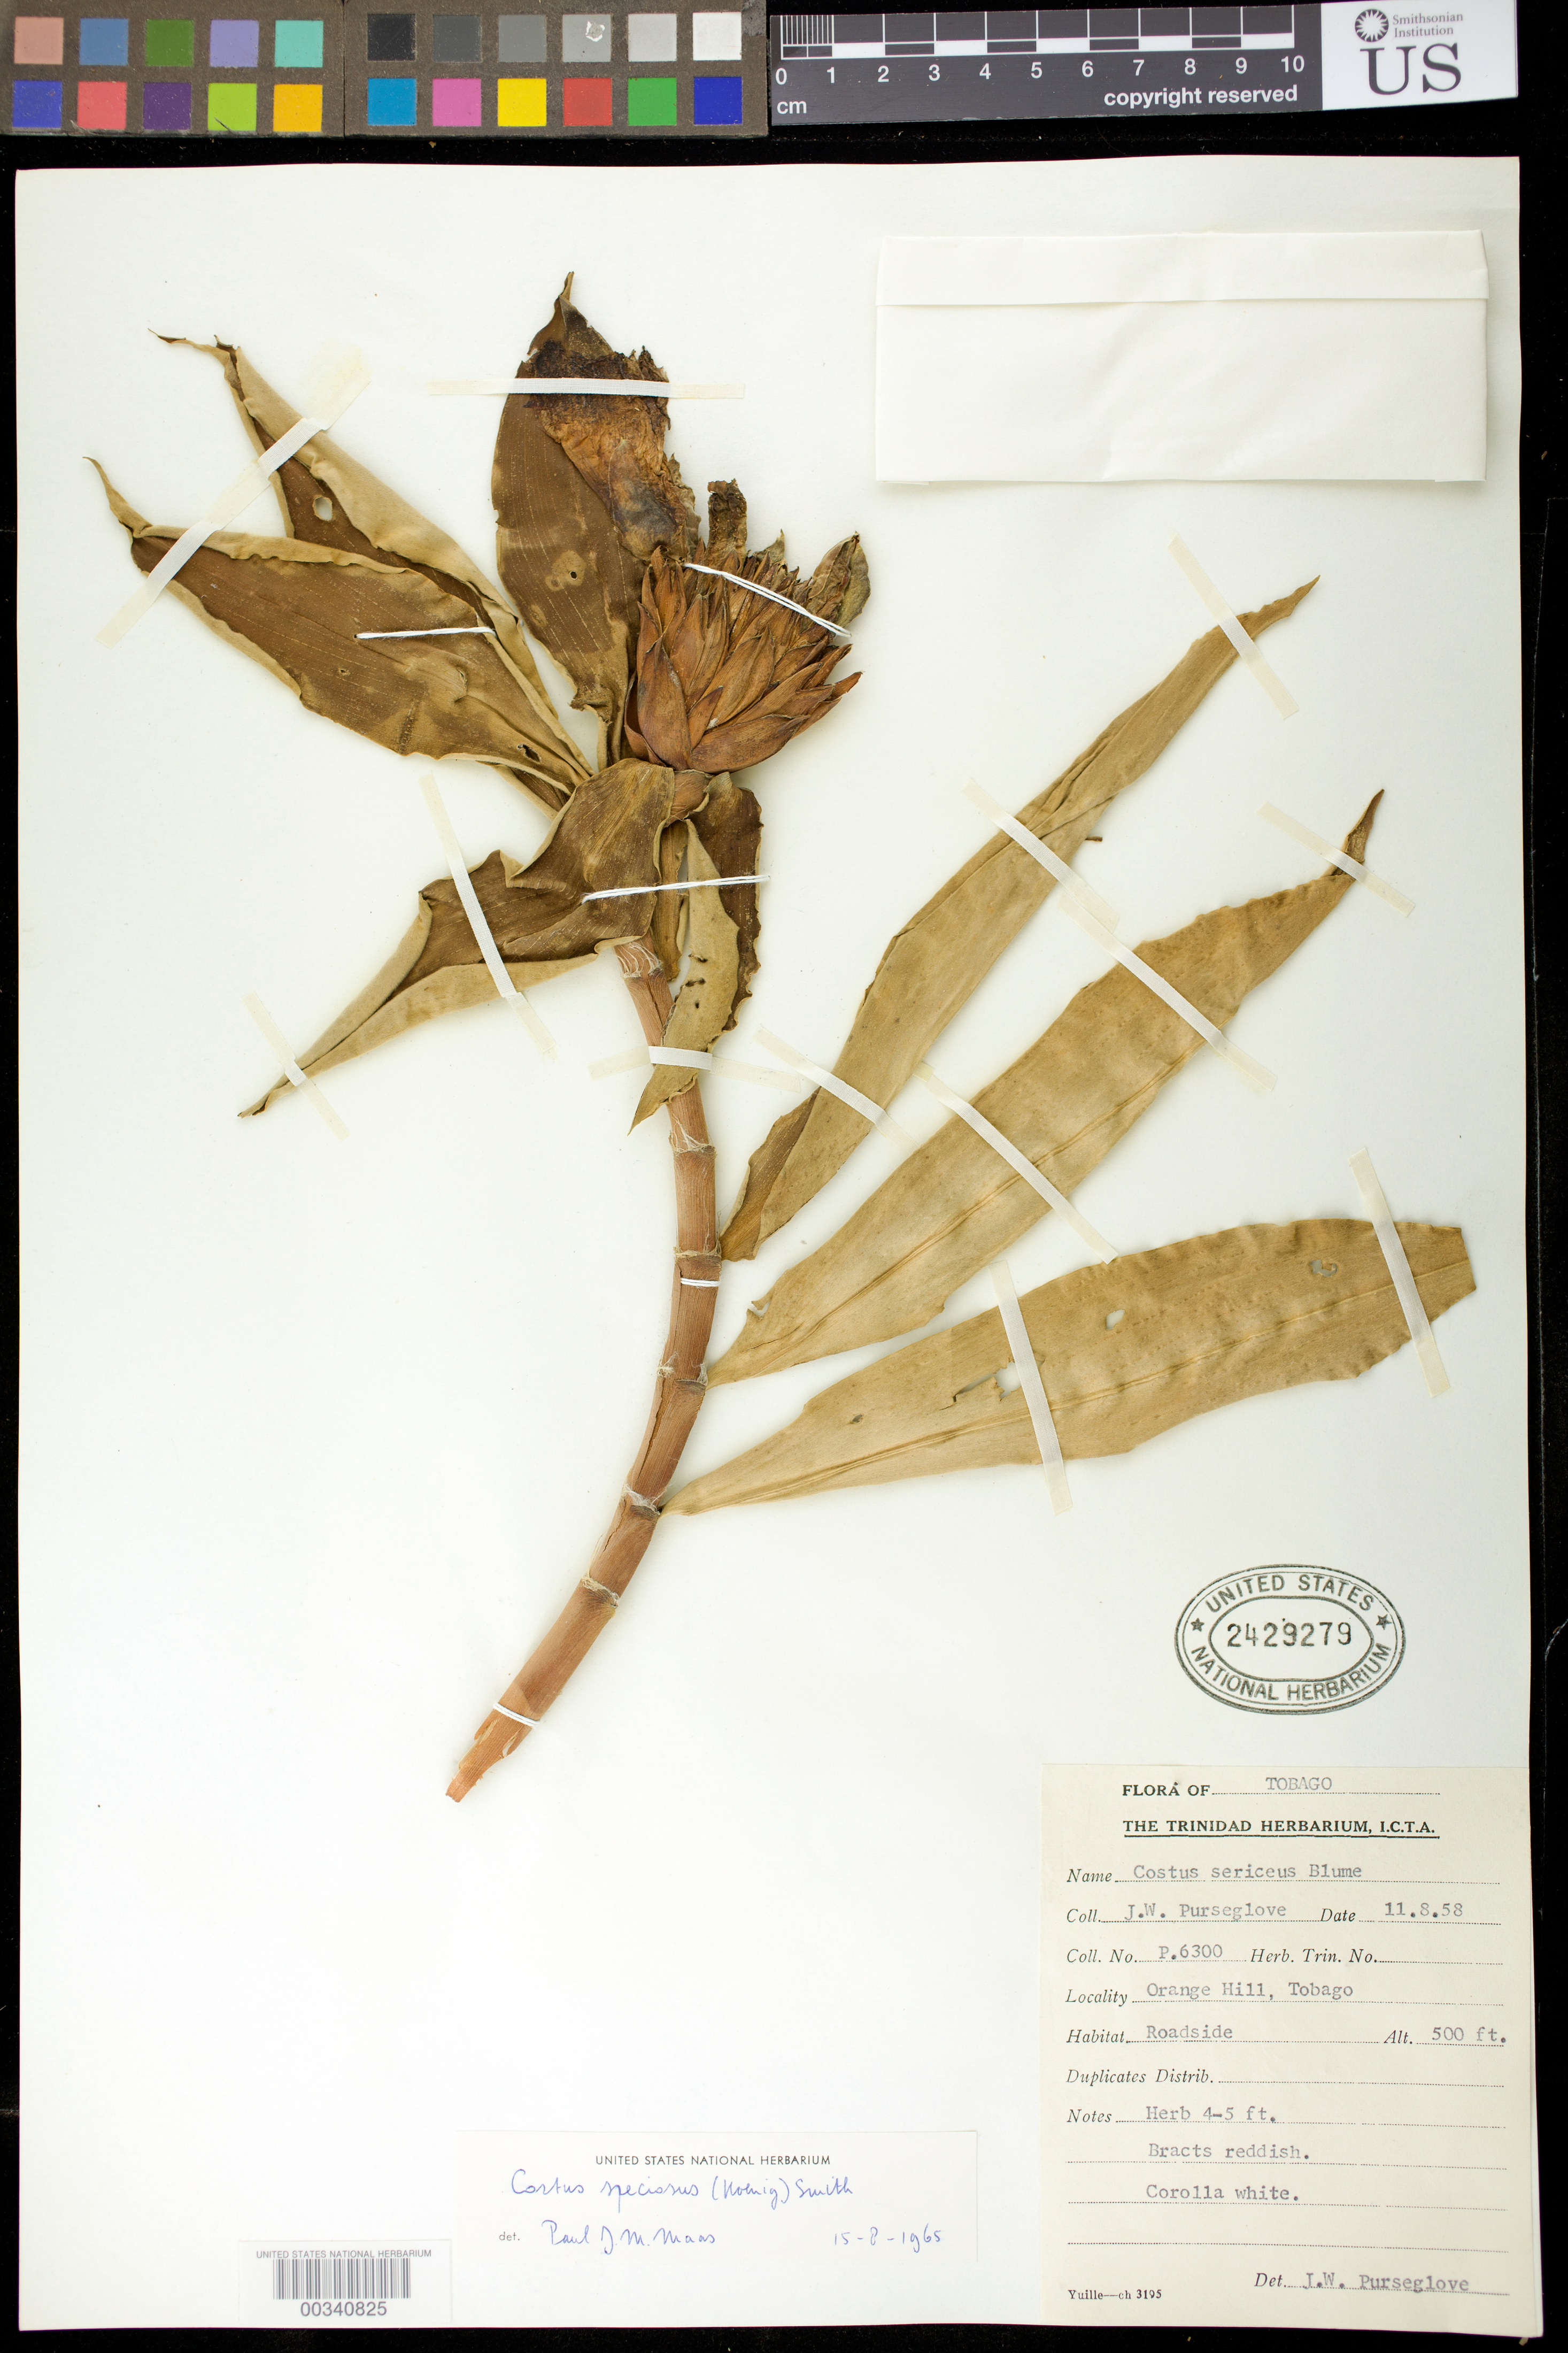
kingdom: Plantae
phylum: Tracheophyta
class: Liliopsida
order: Zingiberales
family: Costaceae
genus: Hellenia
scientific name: Hellenia speciosa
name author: (J. Koenig) S.R. Dutta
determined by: (US) Smithsonian Institution - National Museum of Natural History - Department of Botany (UNITED STATES)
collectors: J. Purseglove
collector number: P.6300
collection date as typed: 11 Aug 1958 or 08 Nov 1958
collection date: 1958-08-11 or 1958-11-08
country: Trinidad and Tobago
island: Tobago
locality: Orange hill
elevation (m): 152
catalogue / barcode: US 2429279